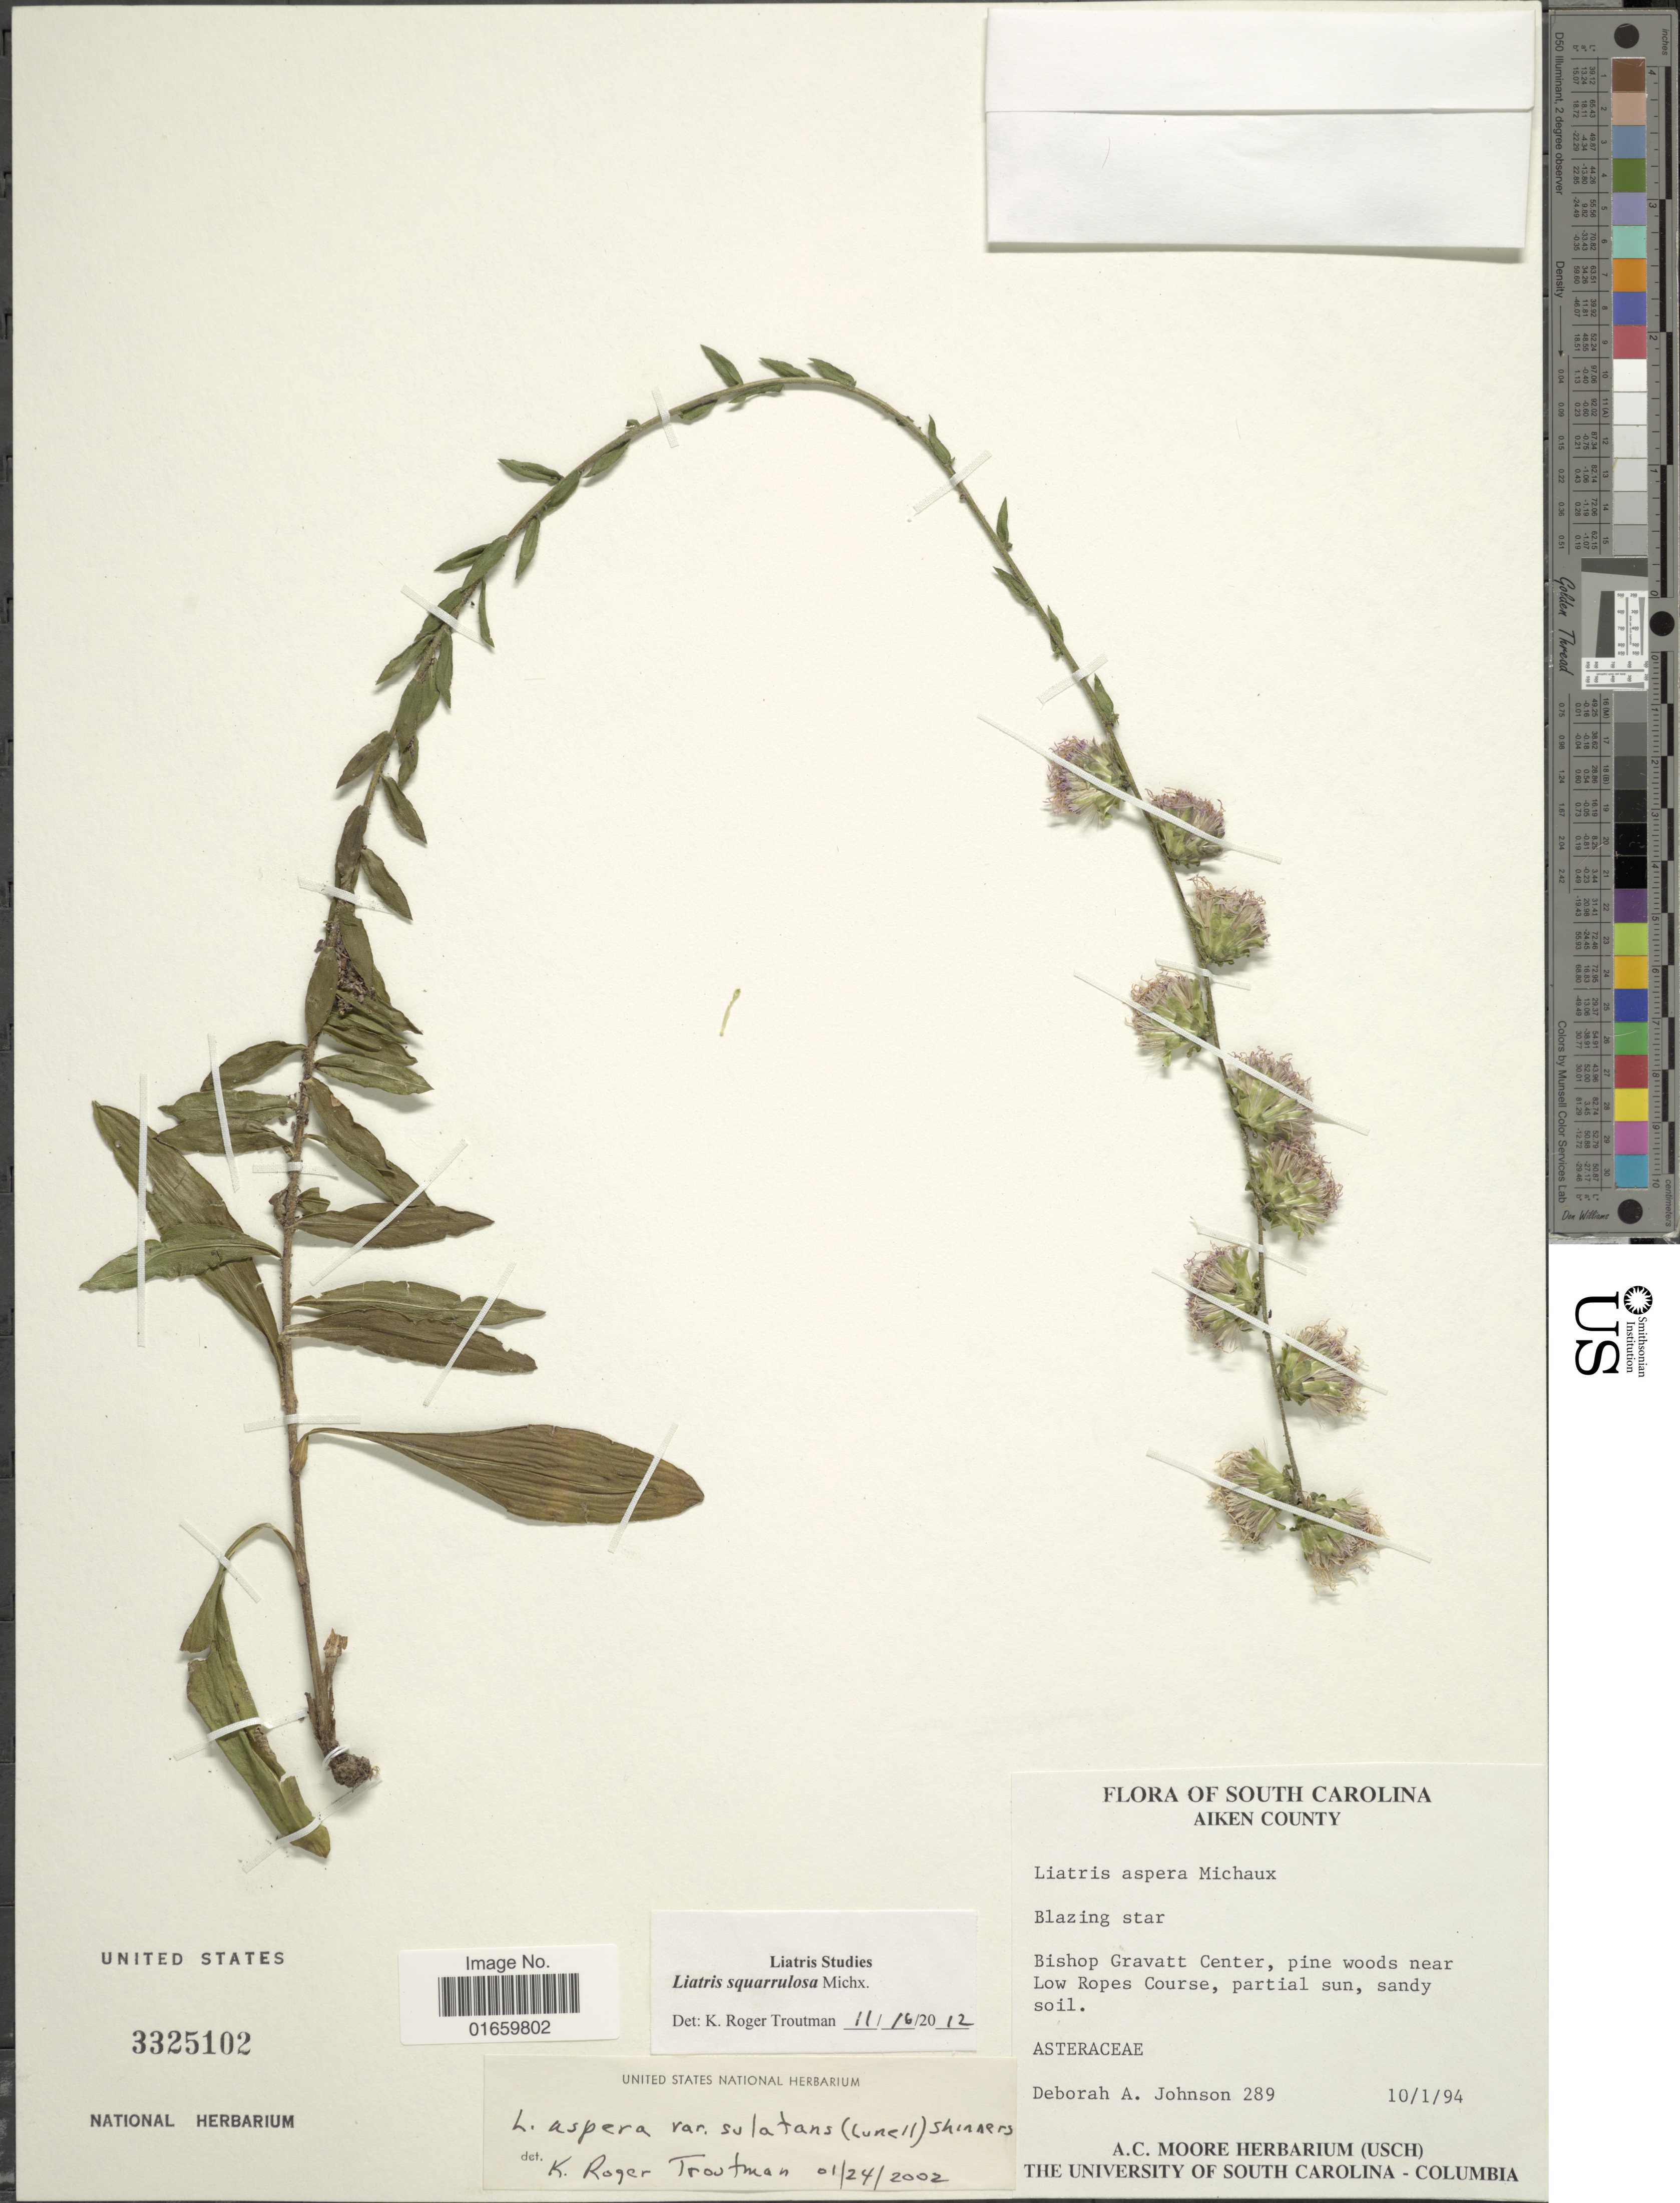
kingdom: Plantae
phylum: Tracheophyta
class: Magnoliopsida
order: Asterales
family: Asteraceae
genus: Liatris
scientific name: Liatris squarrulosa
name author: Michx.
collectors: D. Johnson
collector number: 289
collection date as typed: Transcribed d/m/y: 10/1/94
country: United States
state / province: South Carolina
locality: Aiken County, Bishop Gravatt Center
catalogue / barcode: US 3325102